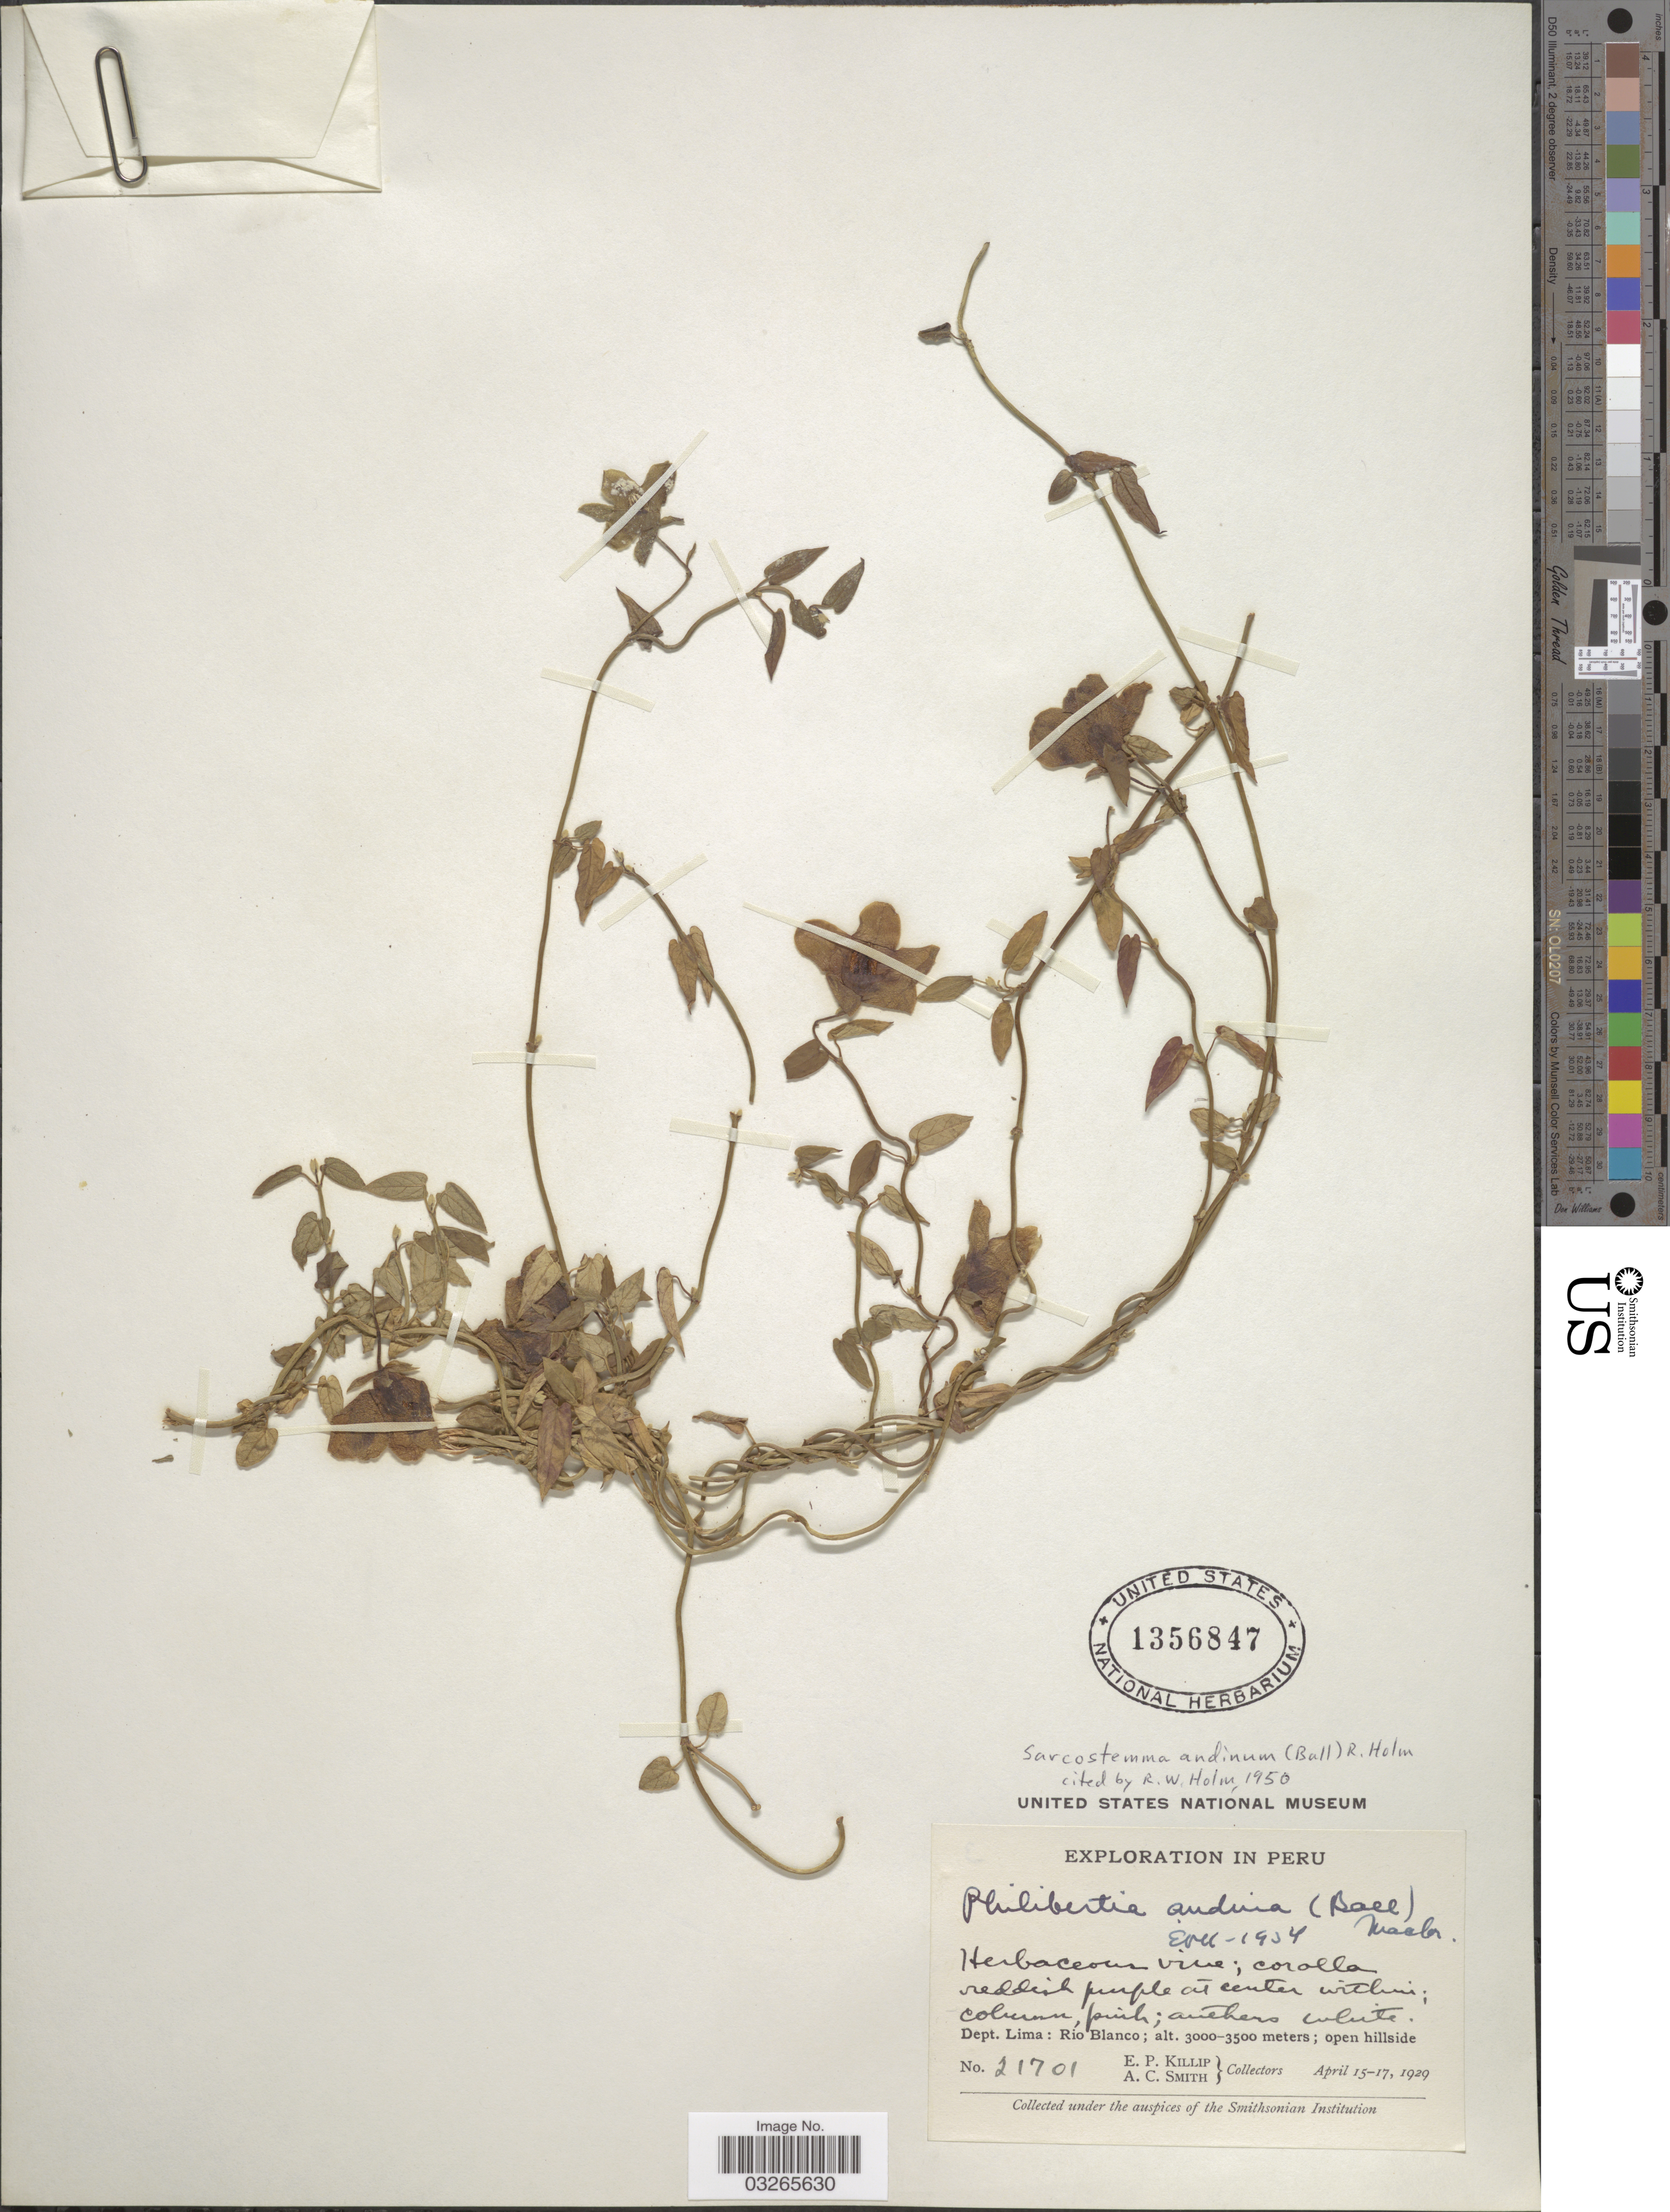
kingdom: Plantae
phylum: Tracheophyta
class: Magnoliopsida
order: Gentianales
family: Apocynaceae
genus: Sarcostemma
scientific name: Sarcostemma andinum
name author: (Ball) R.W. Holm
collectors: E. P. Killip & A. C. Smith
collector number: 21701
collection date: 1929-04-15/1929-04-17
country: Peru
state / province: Lima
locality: Dept. Lima: Rio Blanco, open hillside.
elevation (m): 3000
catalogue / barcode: US 1356847